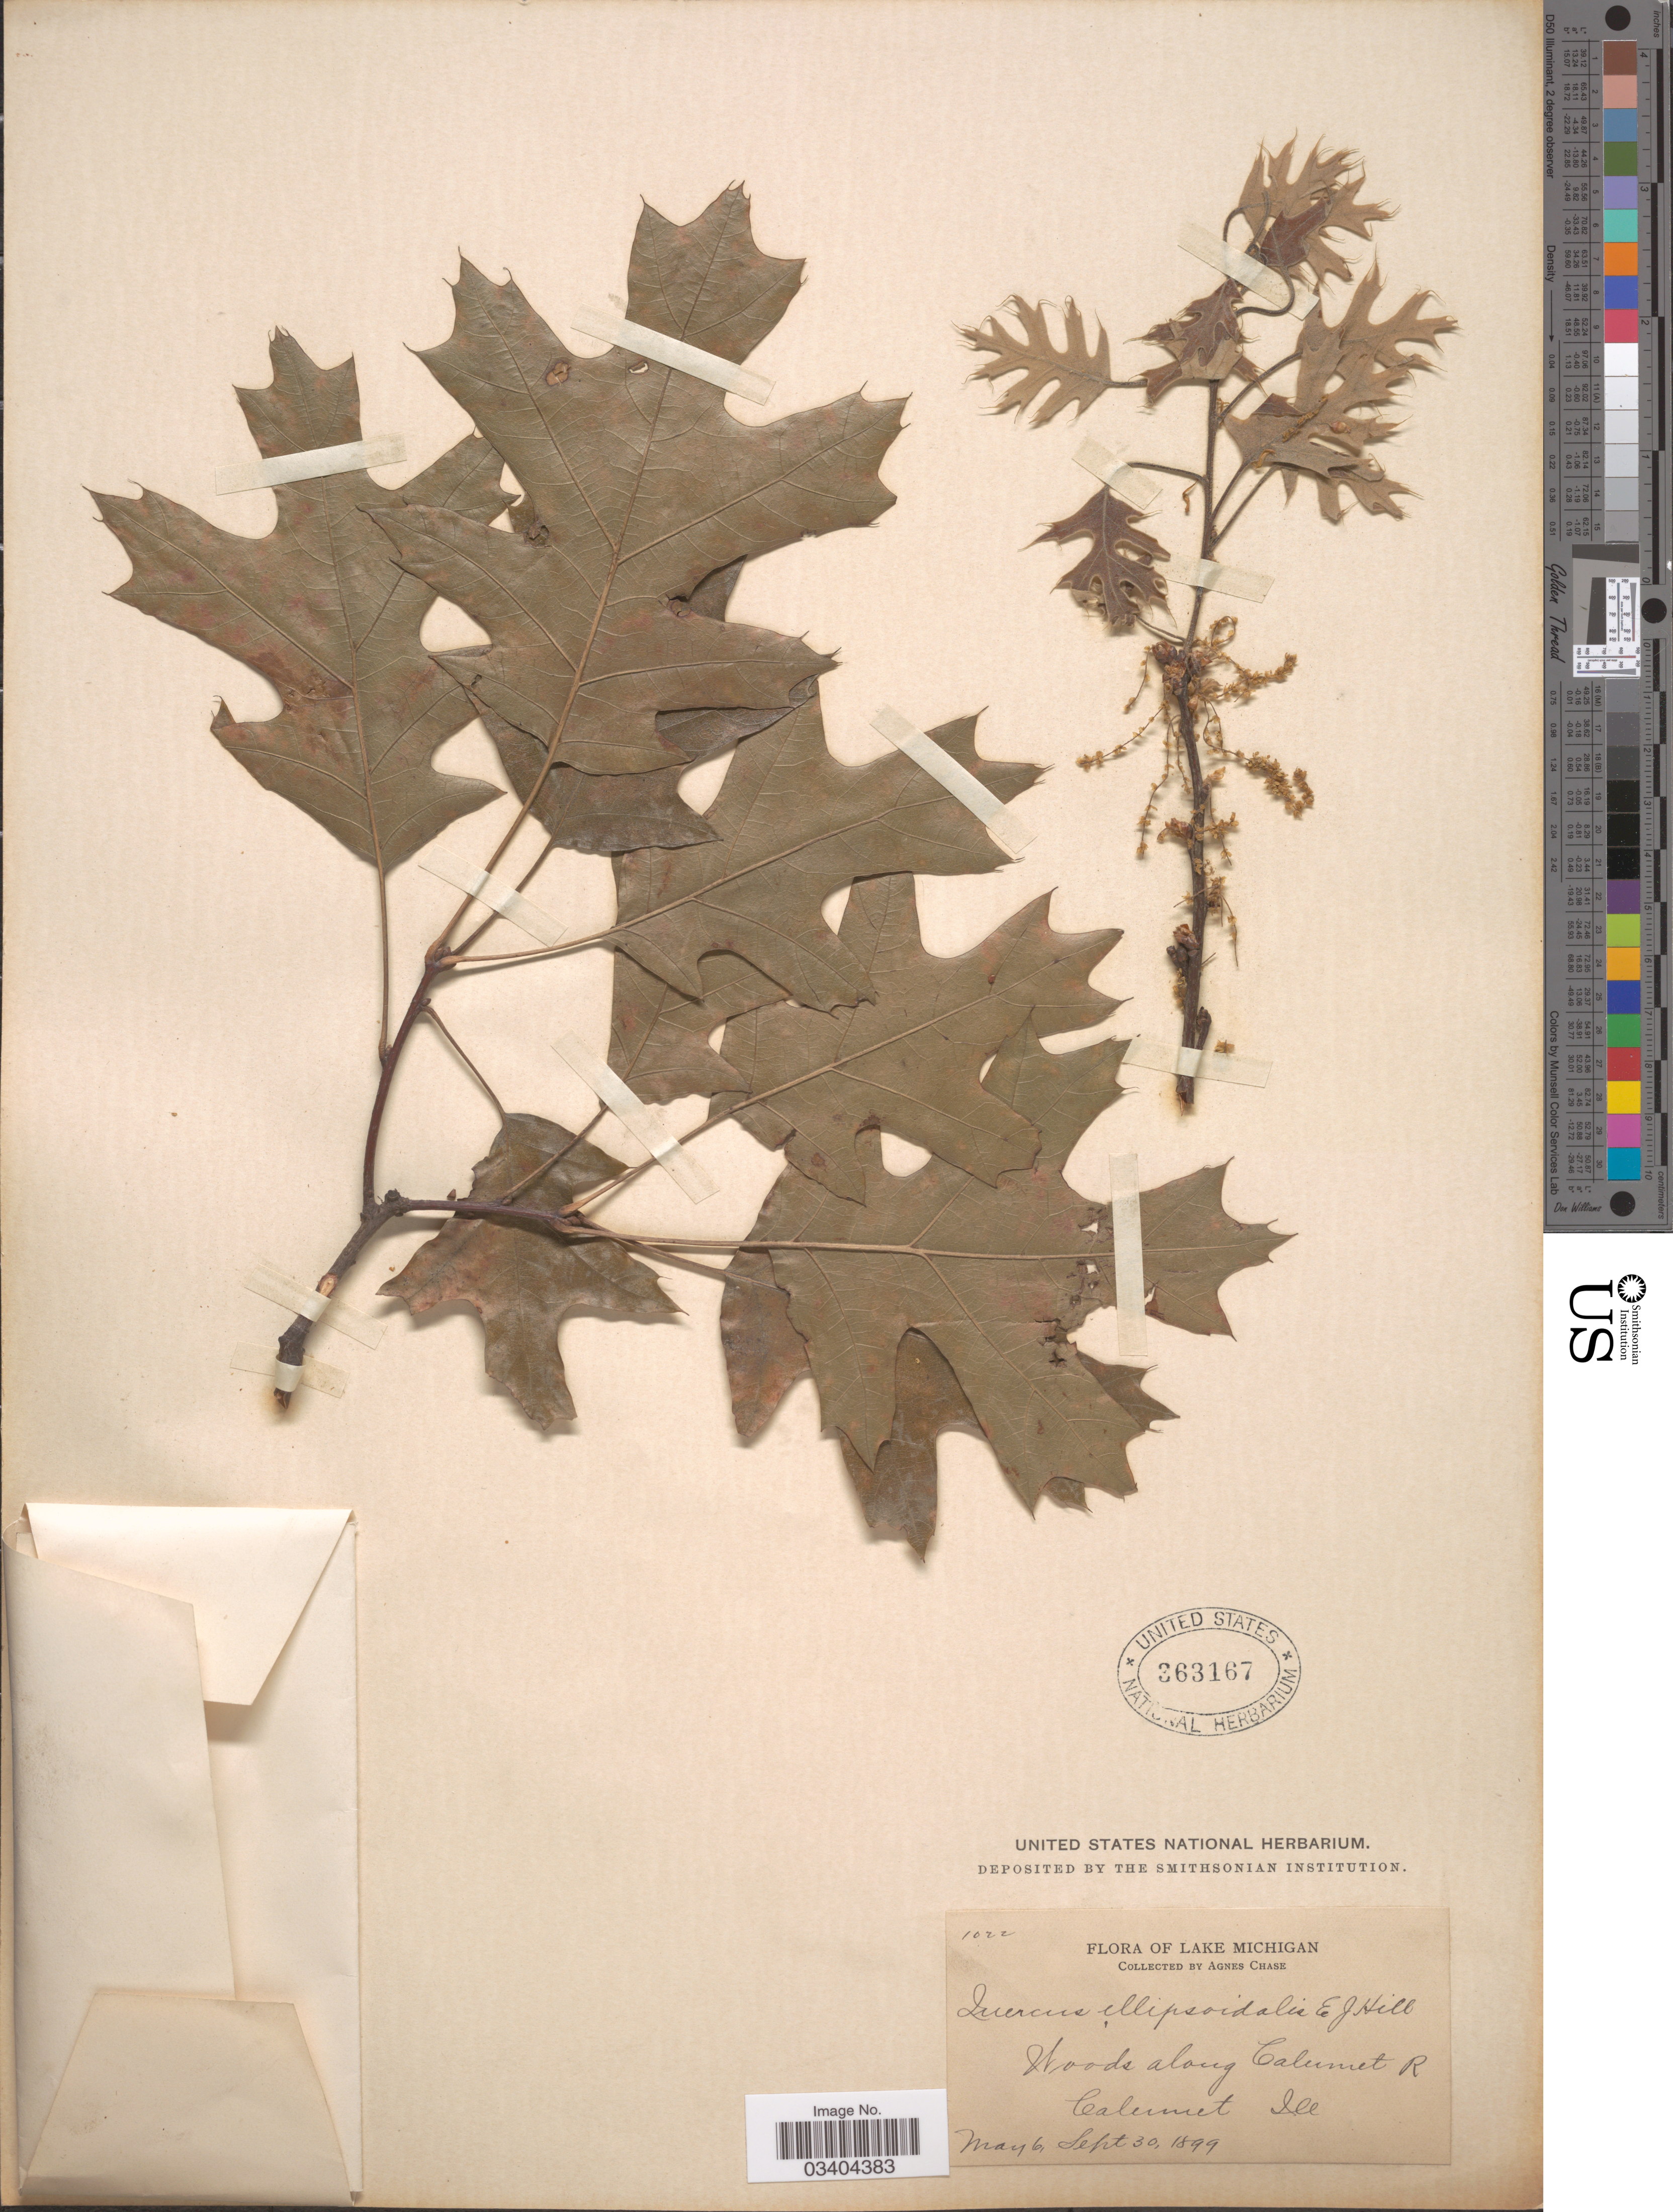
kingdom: Plantae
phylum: Tracheophyta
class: Magnoliopsida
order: Fagales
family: Fagaceae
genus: Quercus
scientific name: Quercus ellipsoidalis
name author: E.J. Hill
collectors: A. Chase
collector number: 1022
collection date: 1899-05-06/1899-09-30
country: United States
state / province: Illinois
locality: Lake Michigan. Woods along Calumet R Calumet.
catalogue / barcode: US 363167